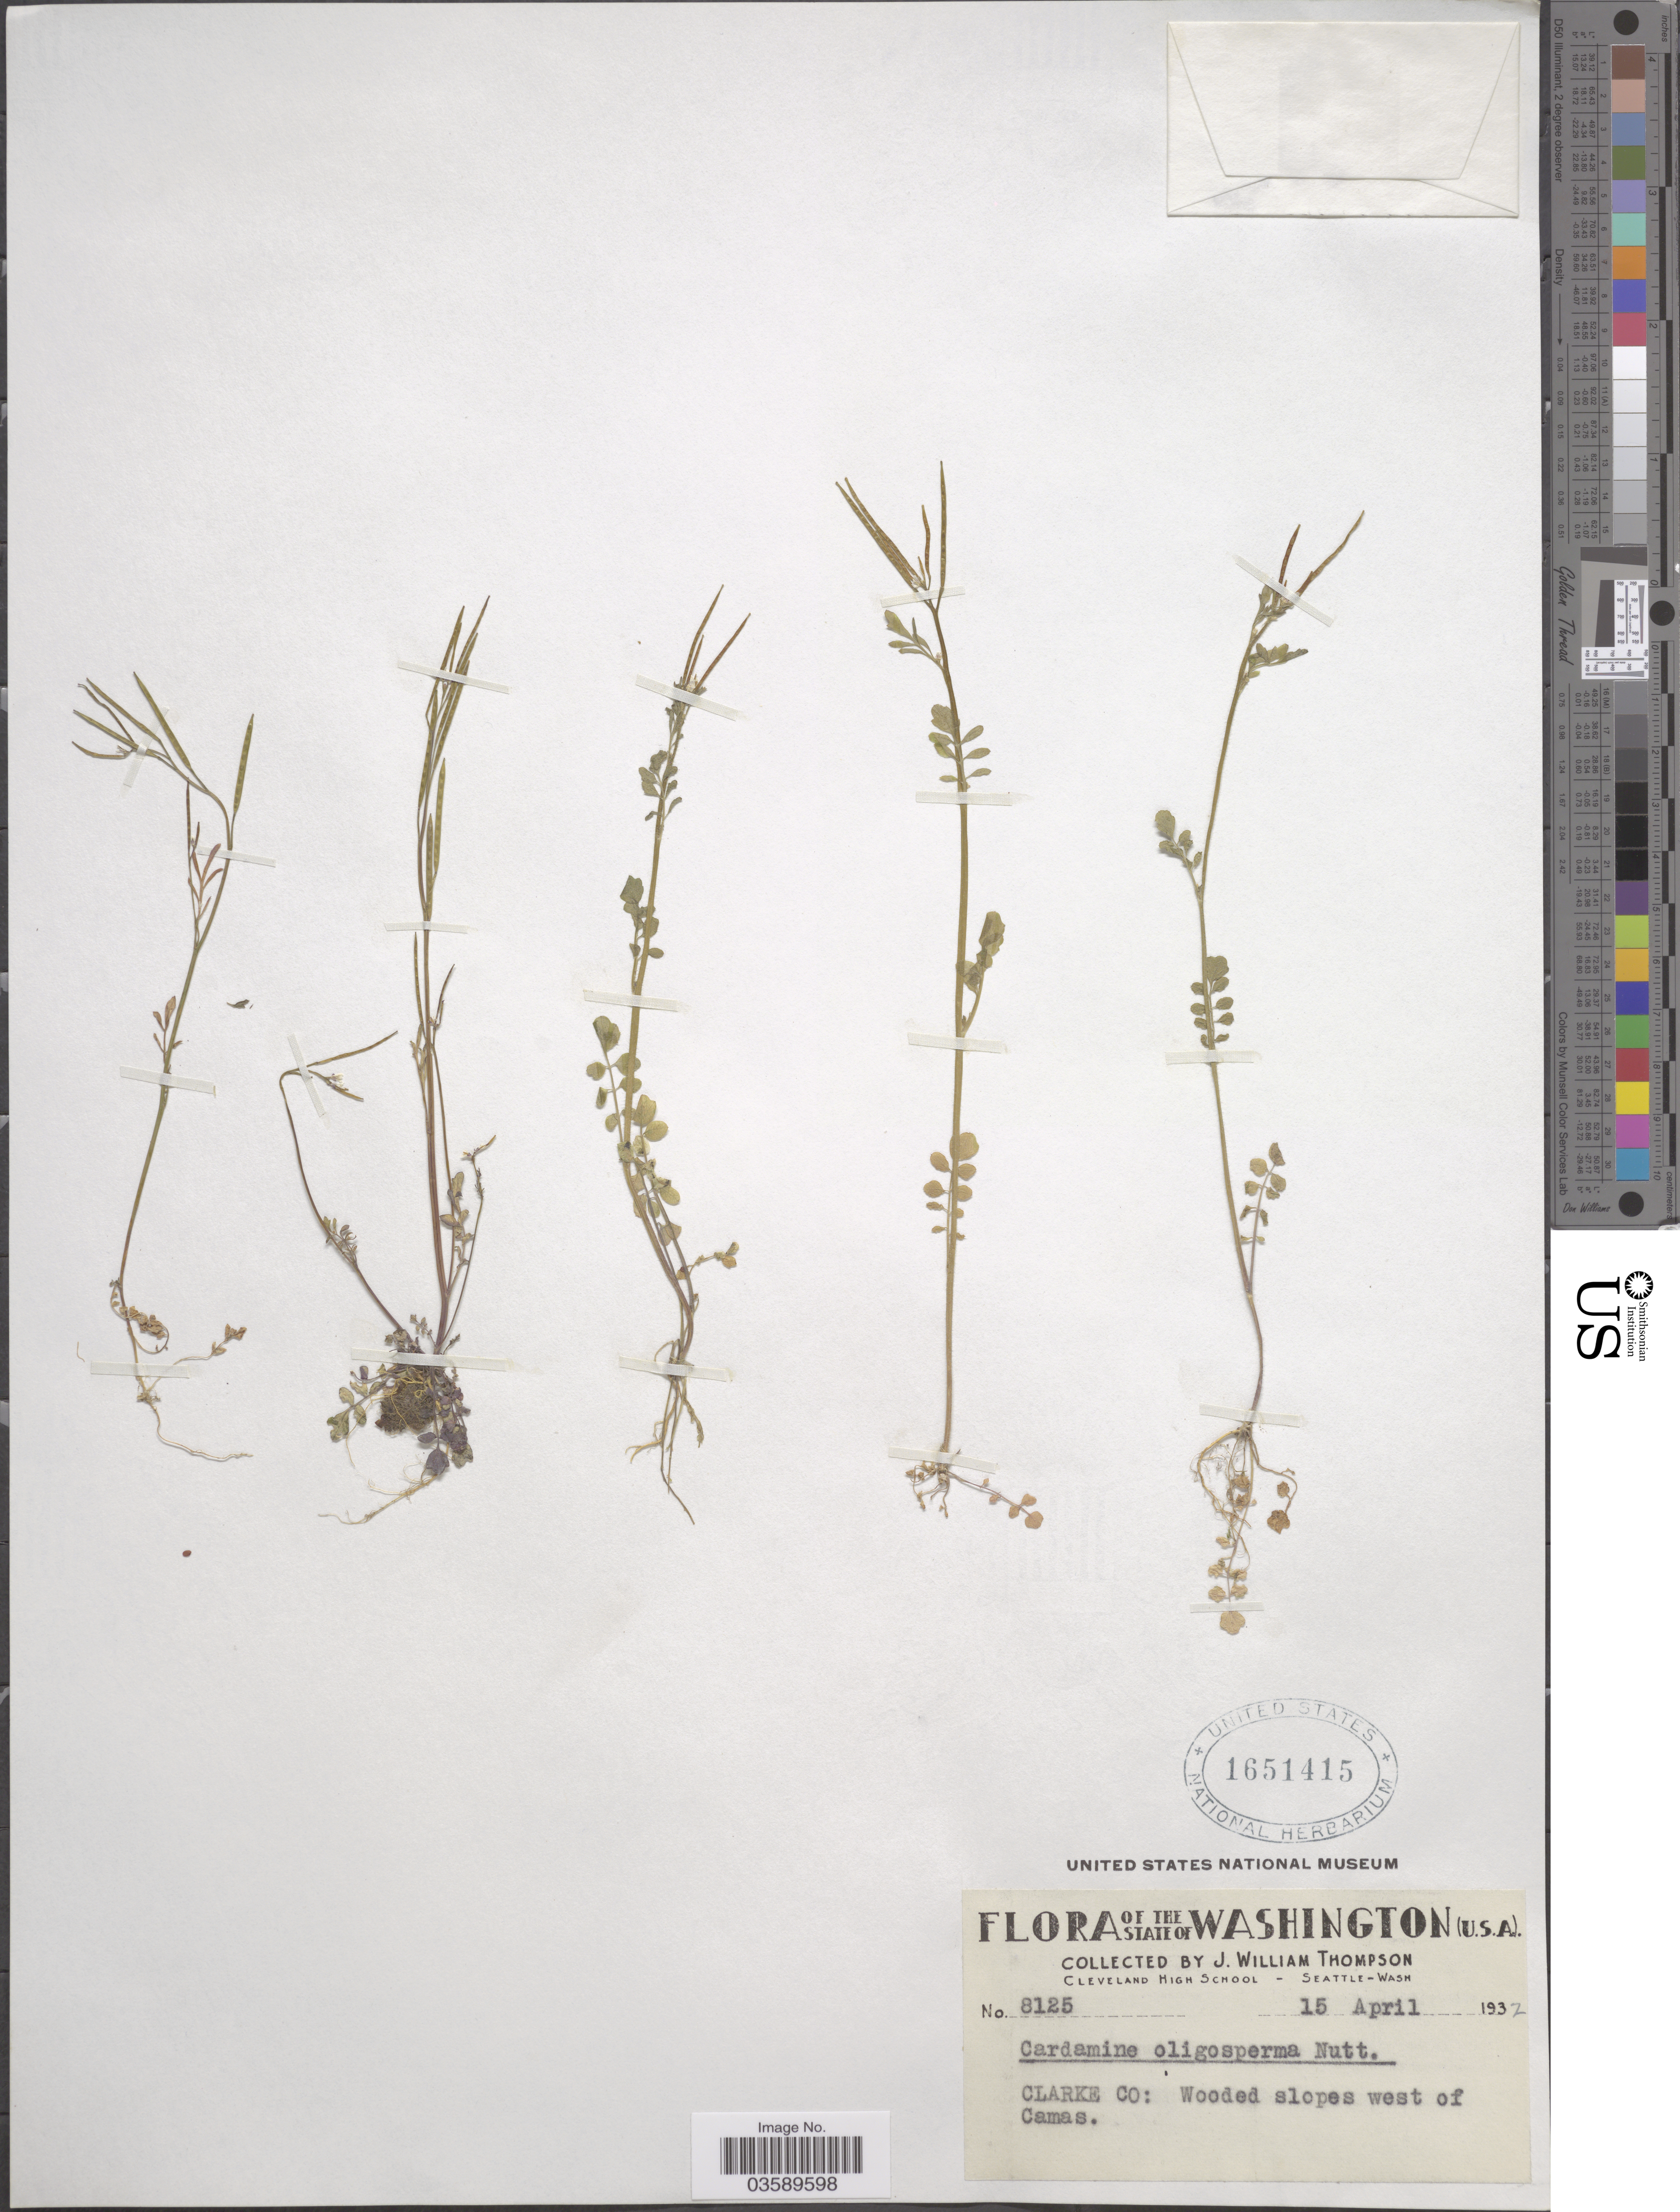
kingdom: Plantae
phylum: Tracheophyta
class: Magnoliopsida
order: Brassicales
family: Brassicaceae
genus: Cardamine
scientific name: Cardamine oligosperma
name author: Nutt.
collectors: J. W. Thompson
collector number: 8125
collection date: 1932-04-15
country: United States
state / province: Washington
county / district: Clark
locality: Clarke Co: Wooded slopes west of Camas.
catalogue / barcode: US 1651415